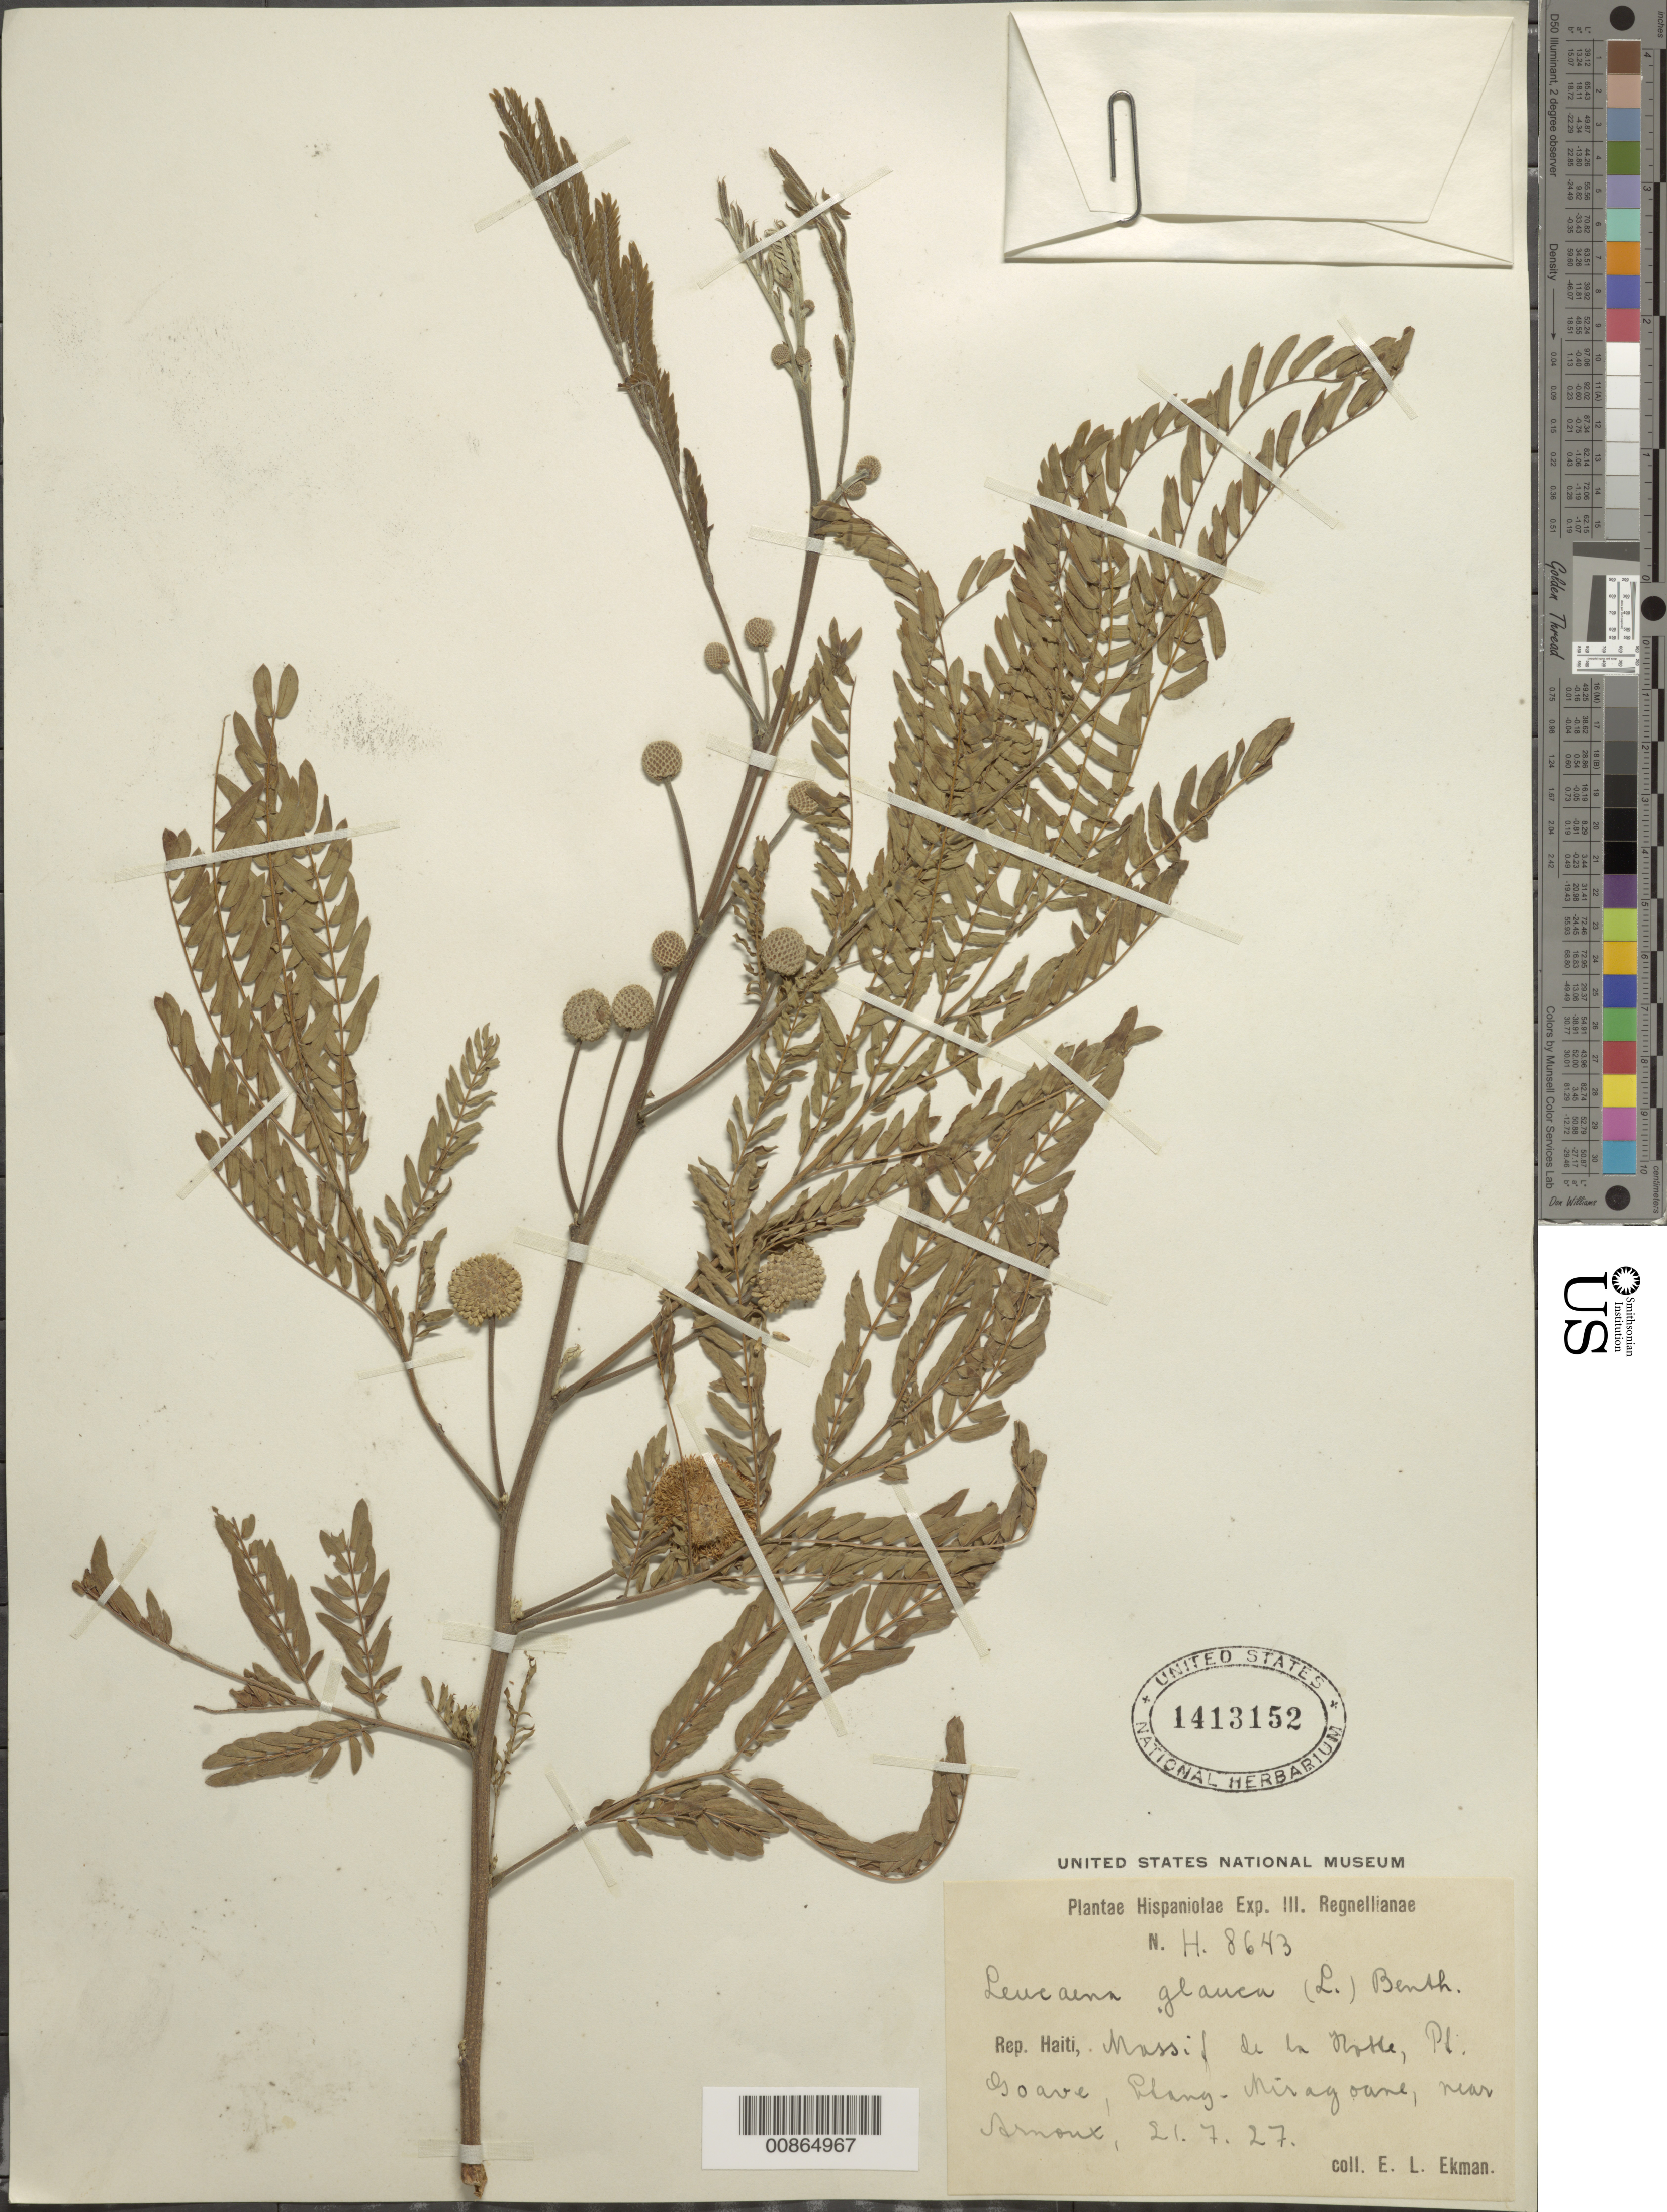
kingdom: Plantae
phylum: Tracheophyta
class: Magnoliopsida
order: Fabales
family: Fabaceae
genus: Leucaena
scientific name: Leucaena leucocephala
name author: (Lam.) de Wit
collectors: E. L. Ekman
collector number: H 8643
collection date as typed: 21 Jul 1927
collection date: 1927-07-21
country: Haiti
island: Hispaniola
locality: Massif de la Hotte, Pt. Goave, Etang-Miragoane, near "Armoux".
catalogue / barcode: US 1413152